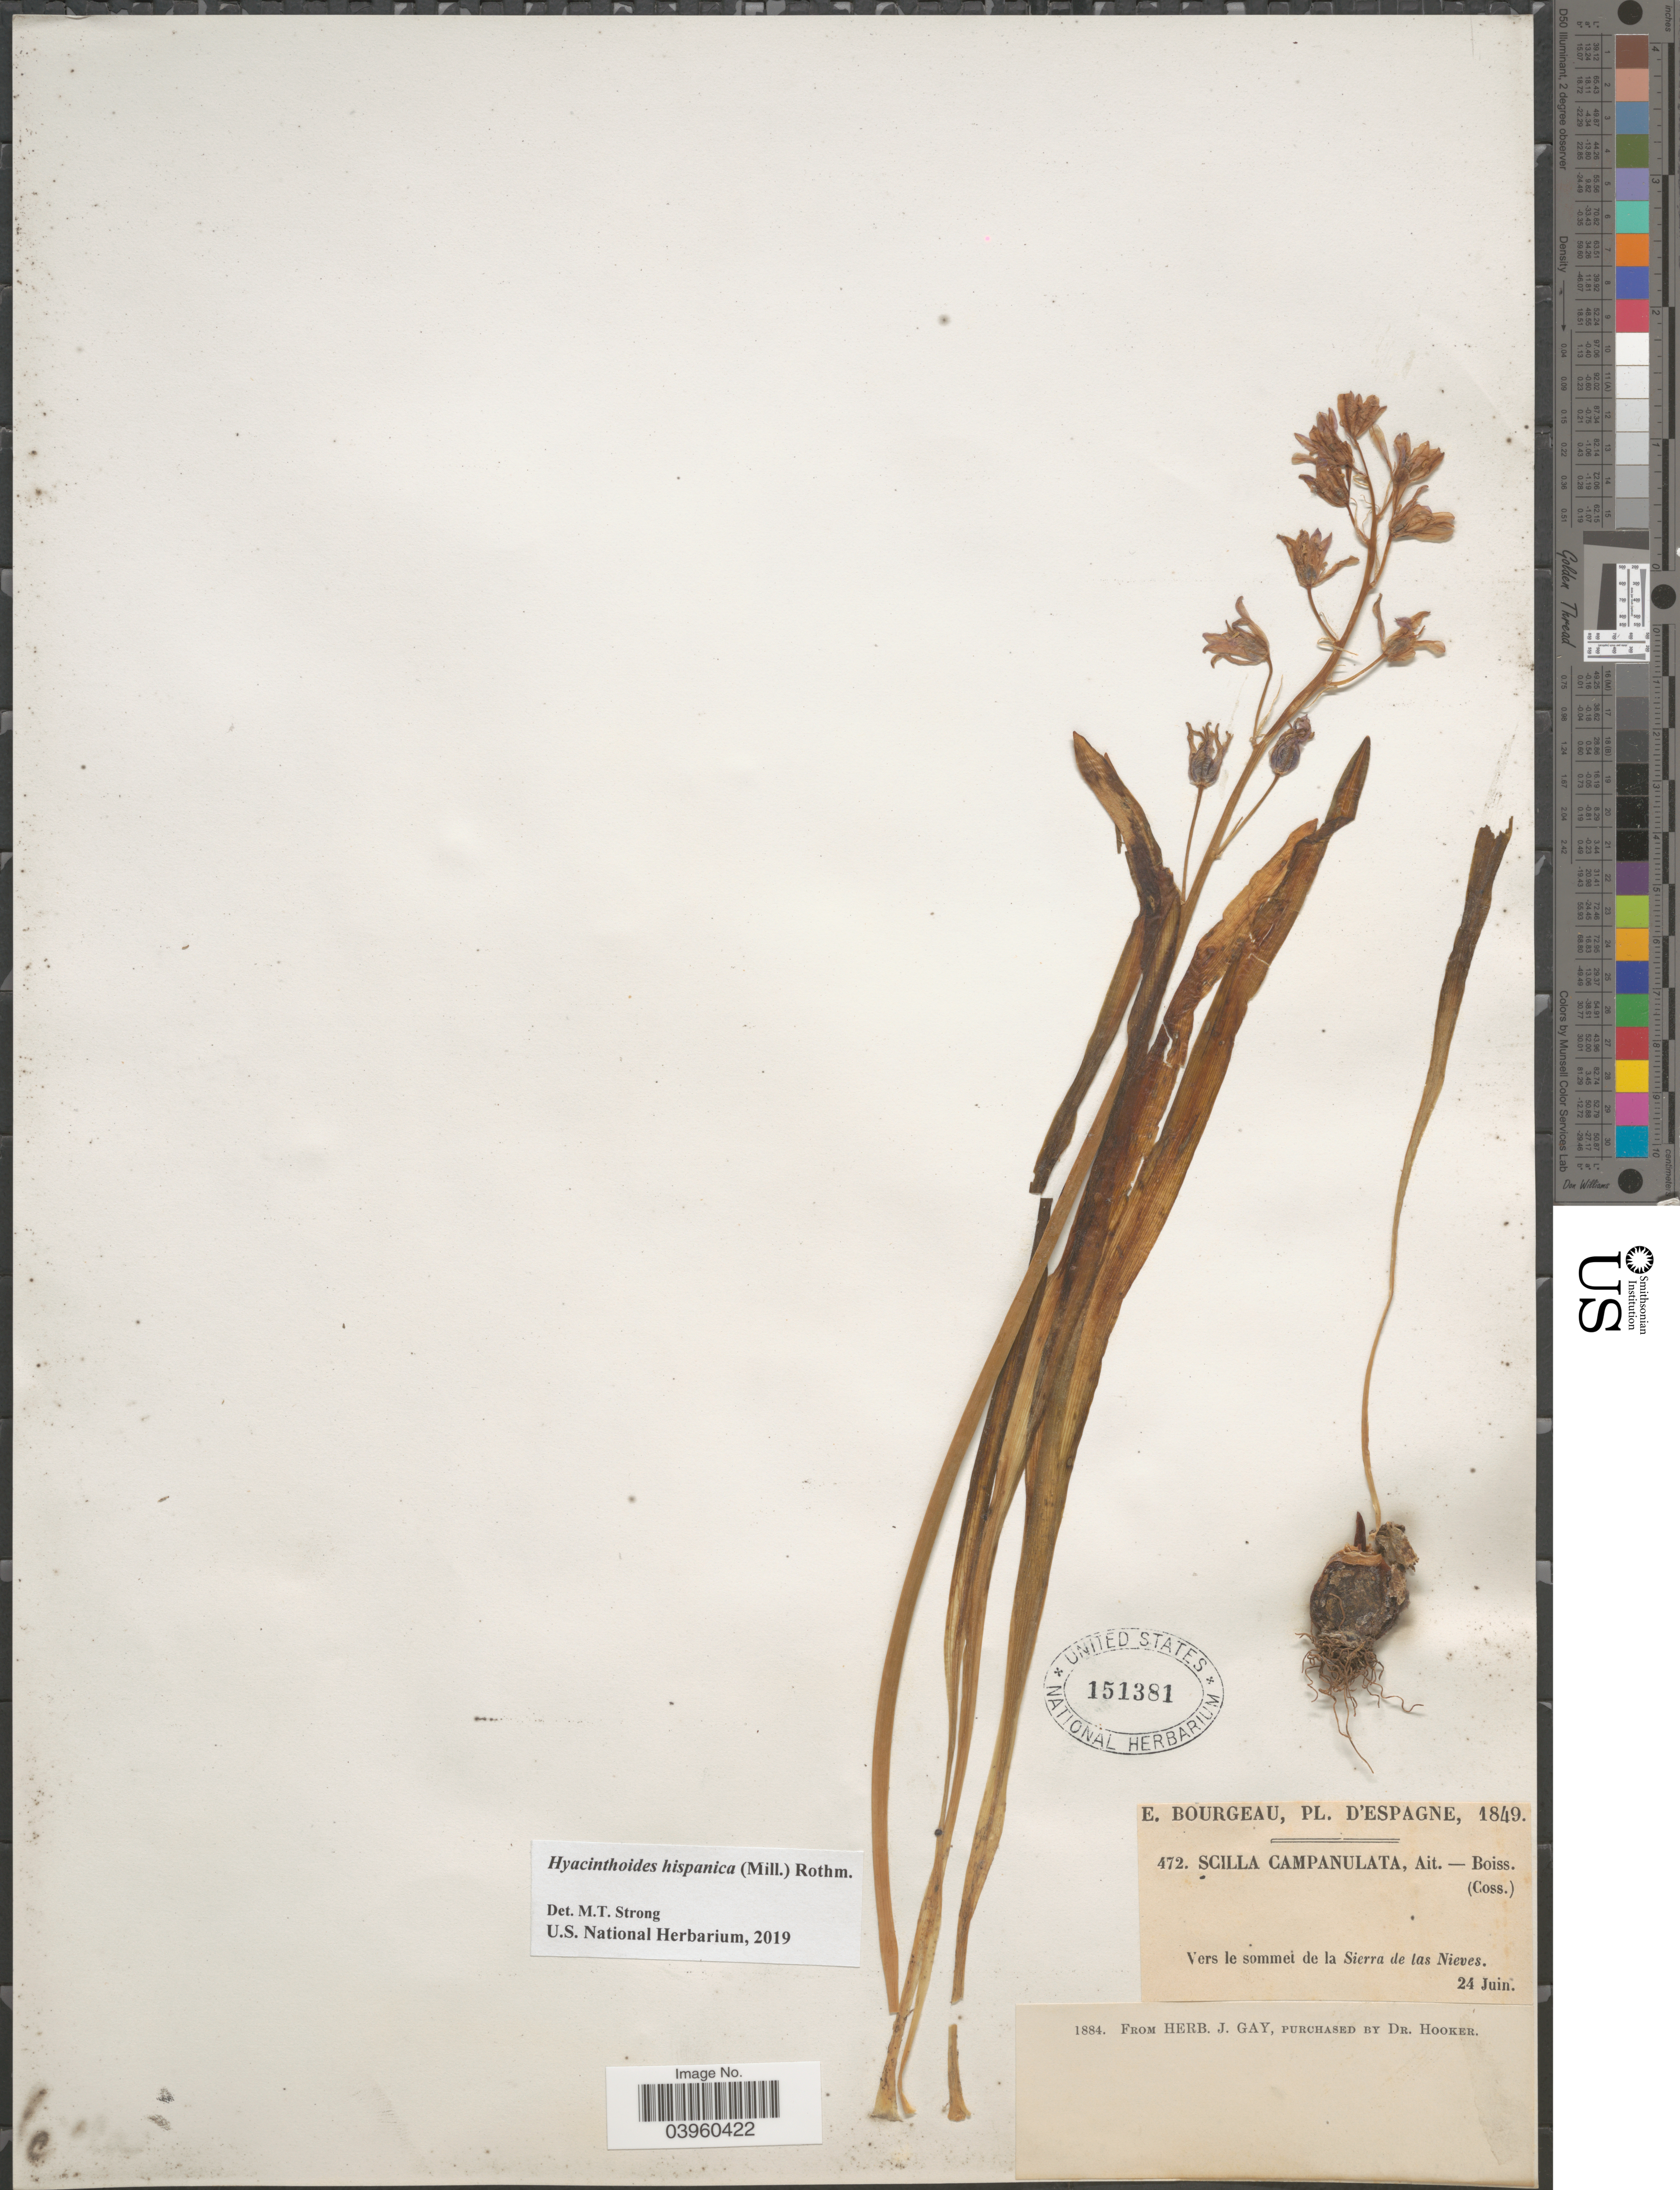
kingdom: Plantae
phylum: Tracheophyta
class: Liliopsida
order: Asparagales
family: Asparagaceae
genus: Hyacinthoides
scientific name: Hyacinthoides hispanica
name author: (Mill.) Rothm.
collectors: E. Bourgeau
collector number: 472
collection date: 1849-06-24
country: Spain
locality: D'Espagne. Vers le sommet de la Sierra de las Nieves.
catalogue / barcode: US 151381